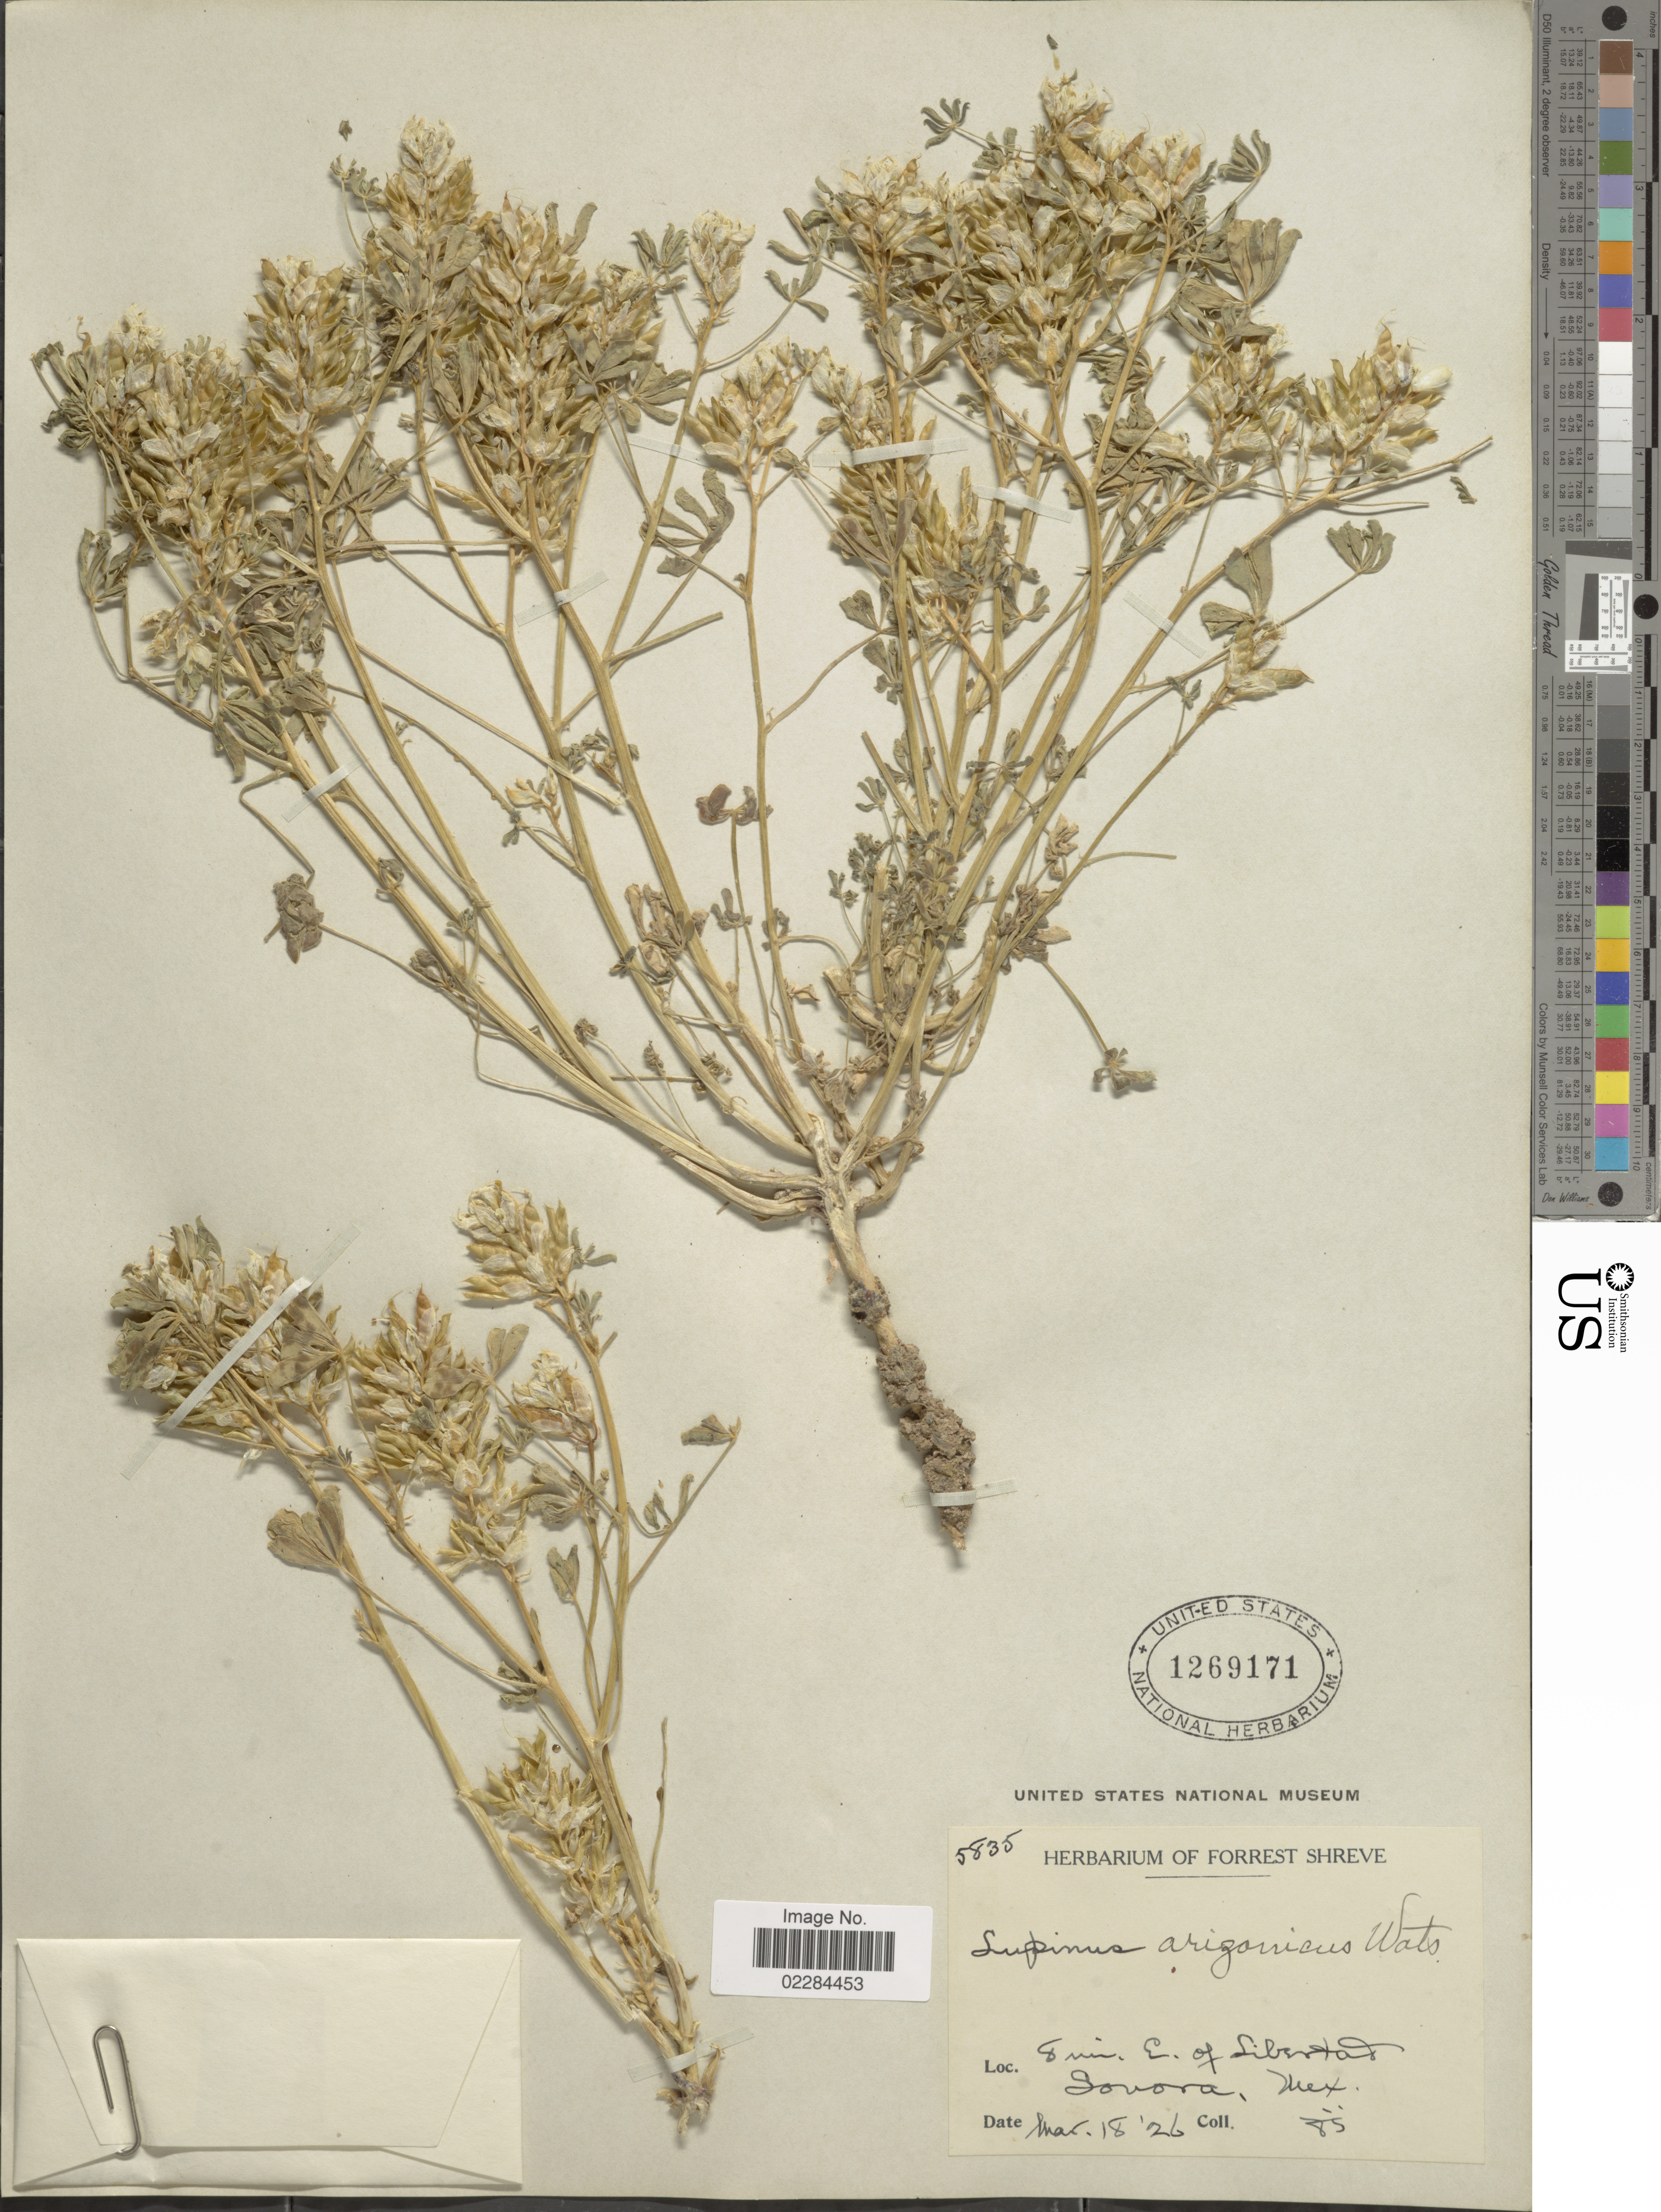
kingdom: Plantae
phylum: Tracheophyta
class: Magnoliopsida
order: Fabales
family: Fabaceae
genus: Lupinus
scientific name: Lupinus arizonicus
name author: (S. Watson) S. Watson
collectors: F. Shreve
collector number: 5835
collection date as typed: Transcribed d/m/y: 18/3/26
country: Mexico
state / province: México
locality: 8 mi. E. of Libertad. Sonora, Mex.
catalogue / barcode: US 1269171